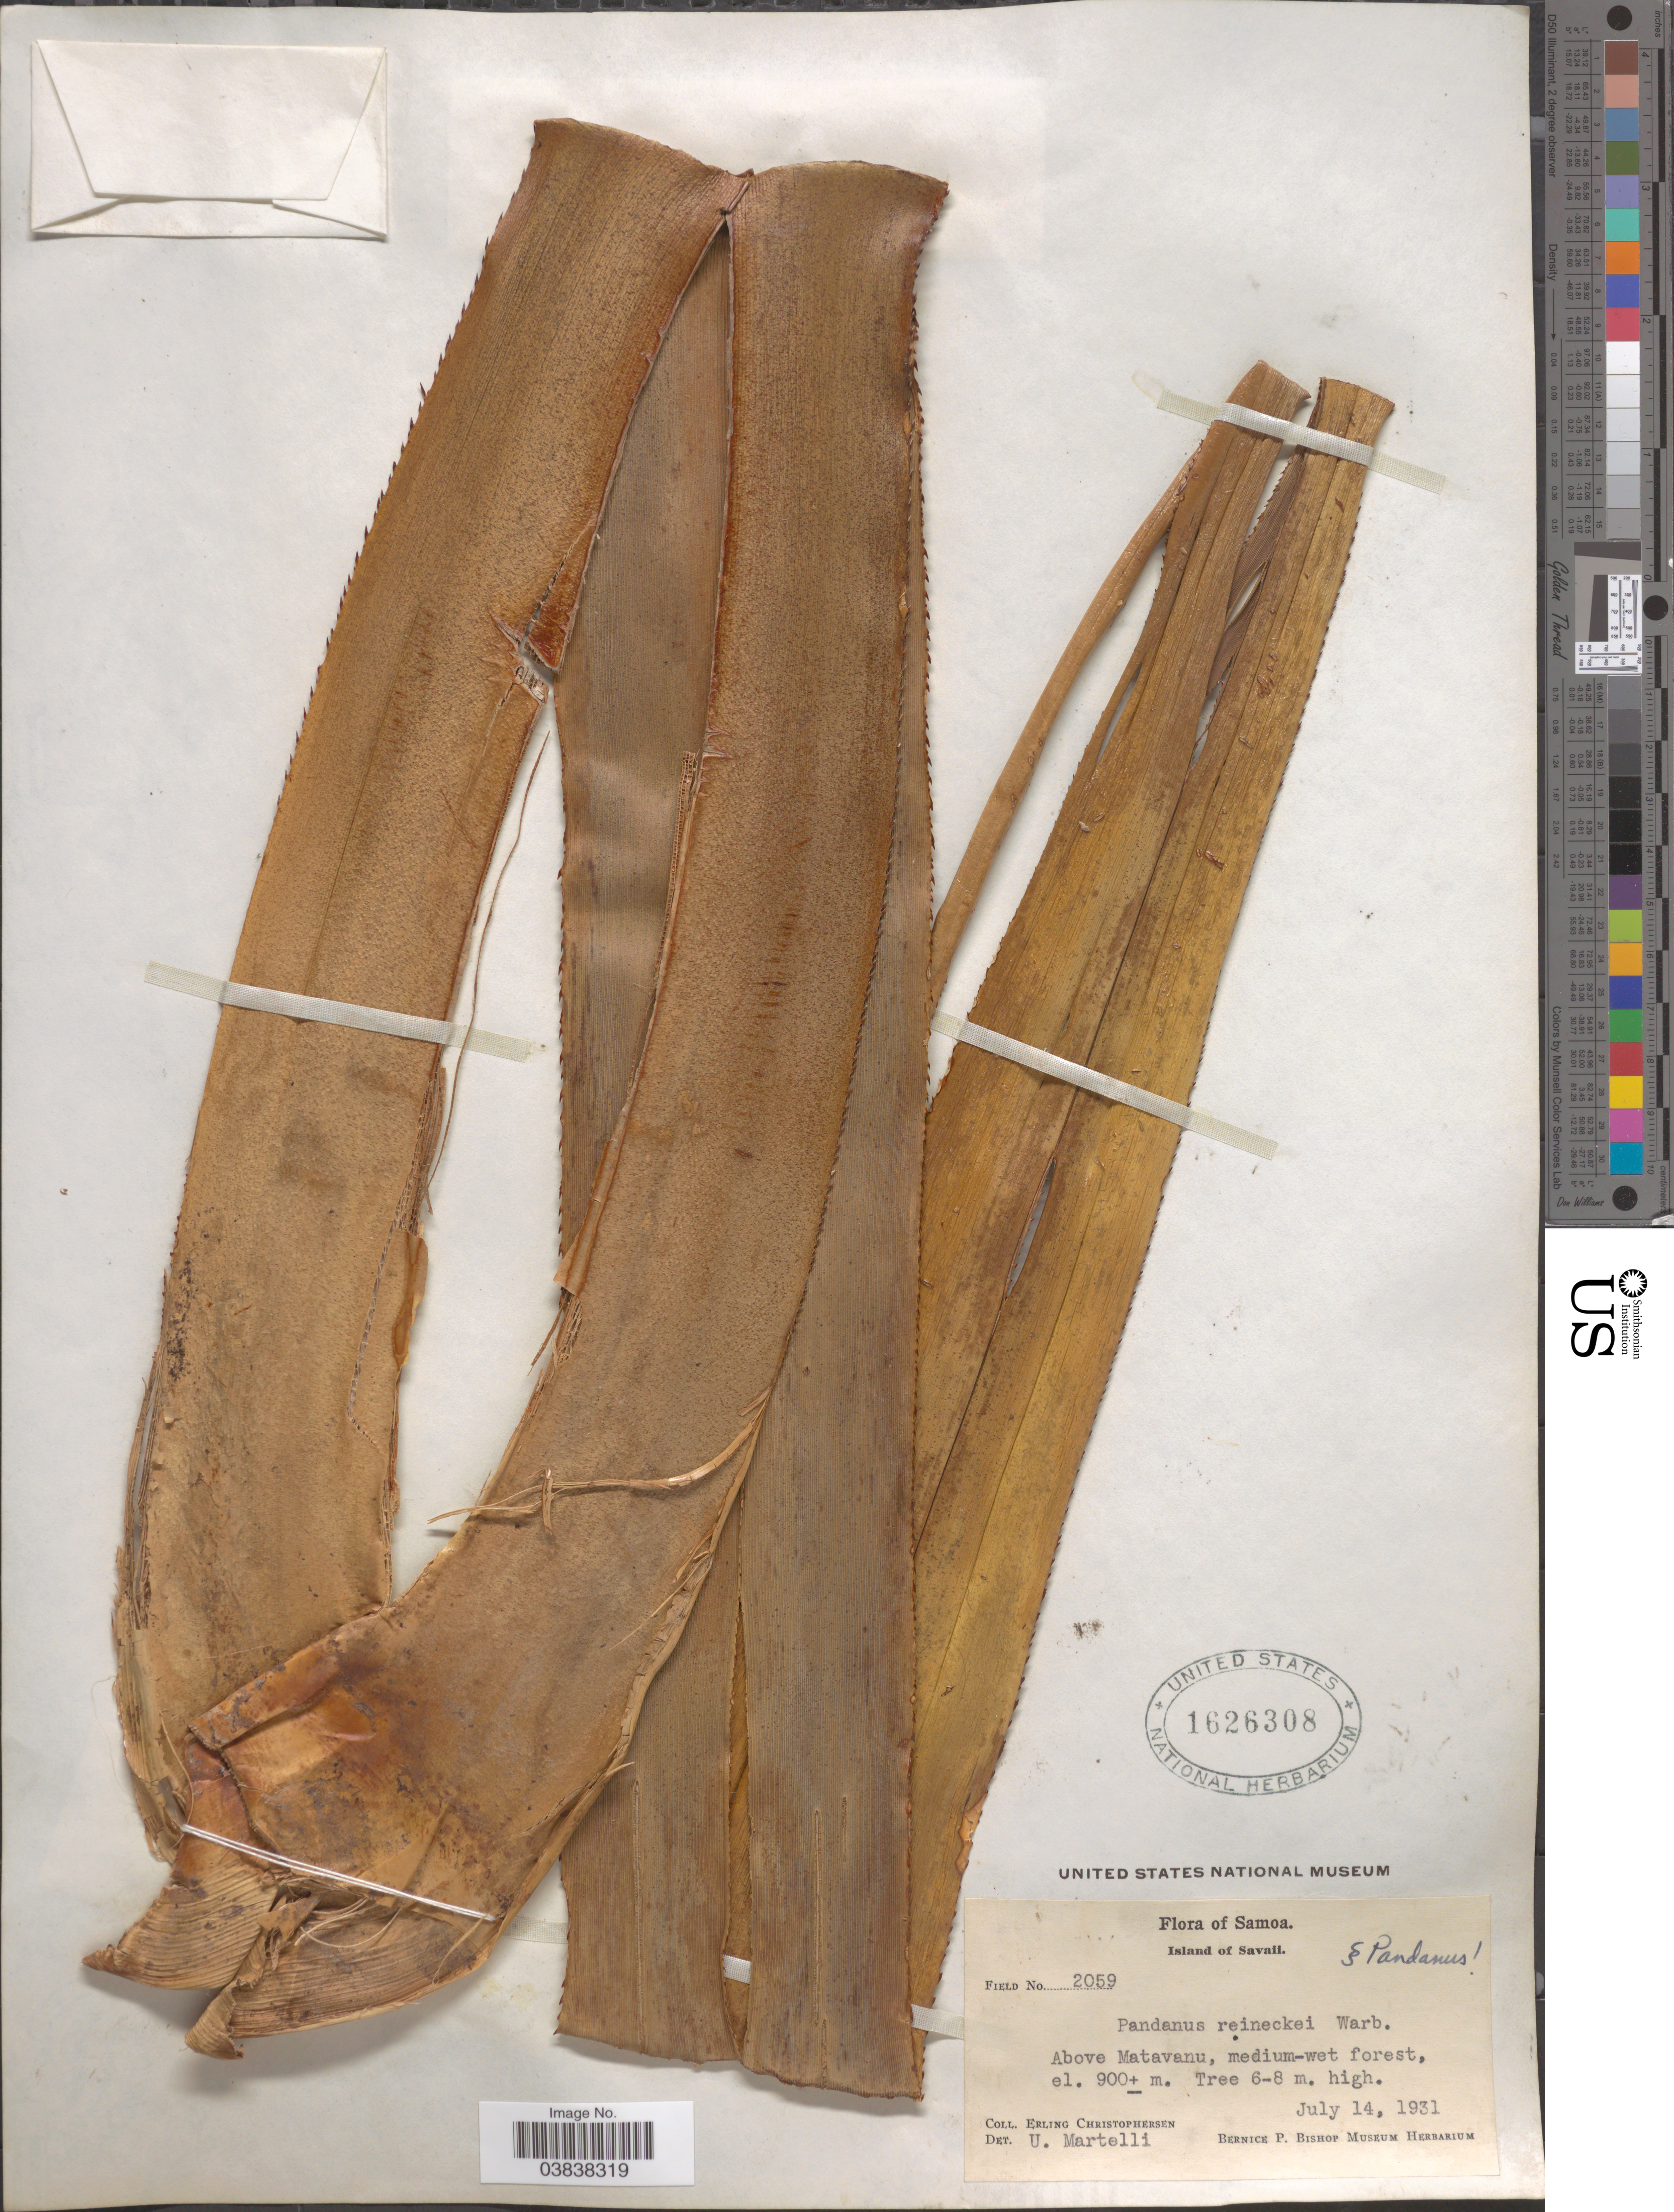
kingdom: Plantae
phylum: Tracheophyta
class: Liliopsida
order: Pandanales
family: Pandanaceae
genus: Pandanus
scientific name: Pandanus reineckei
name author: Warb.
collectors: E. Christophersen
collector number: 2059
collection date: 1931-07-14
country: Samoa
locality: Samoa. Island of Savaii. Above Matavanu.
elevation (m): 900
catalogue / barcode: US 1626308